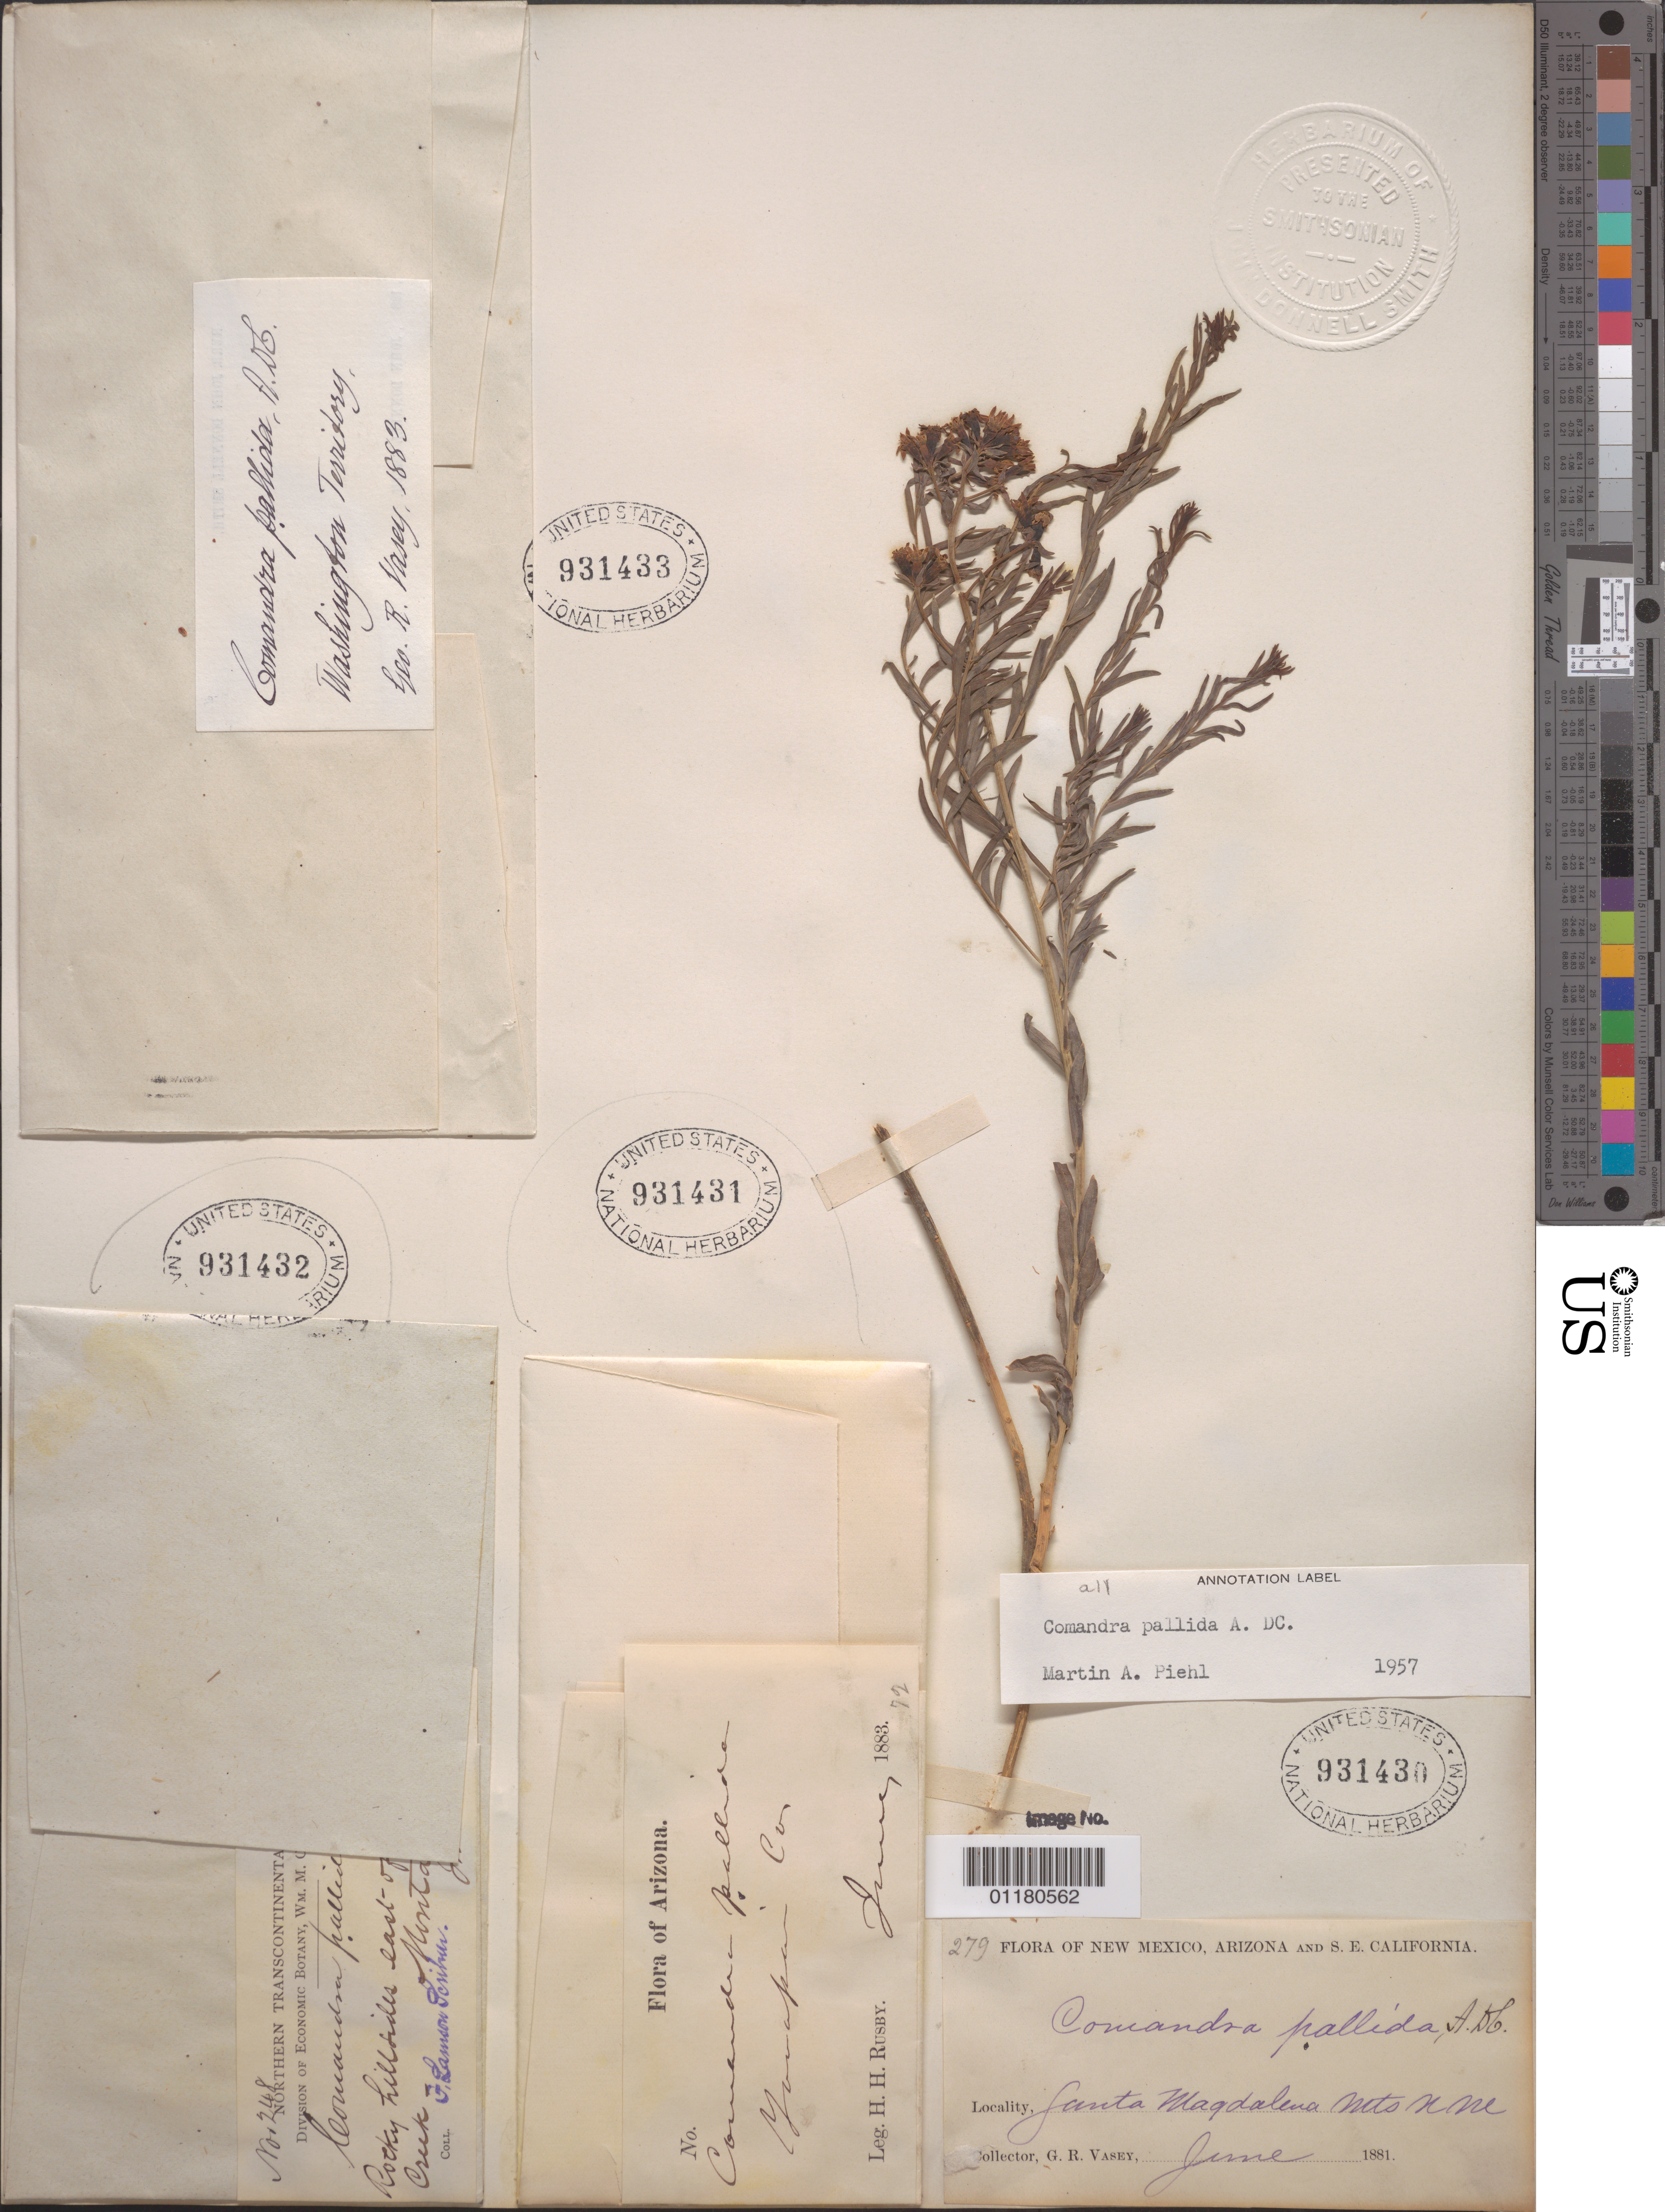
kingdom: Plantae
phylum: Tracheophyta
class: Magnoliopsida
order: Santalales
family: Comandraceae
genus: Comandra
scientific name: Comandra pallida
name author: A. DC.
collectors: H. H. Rusby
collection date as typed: Jun 1883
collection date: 1883-06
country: United States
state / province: Arizona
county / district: Yavapai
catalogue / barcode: US 931431-2